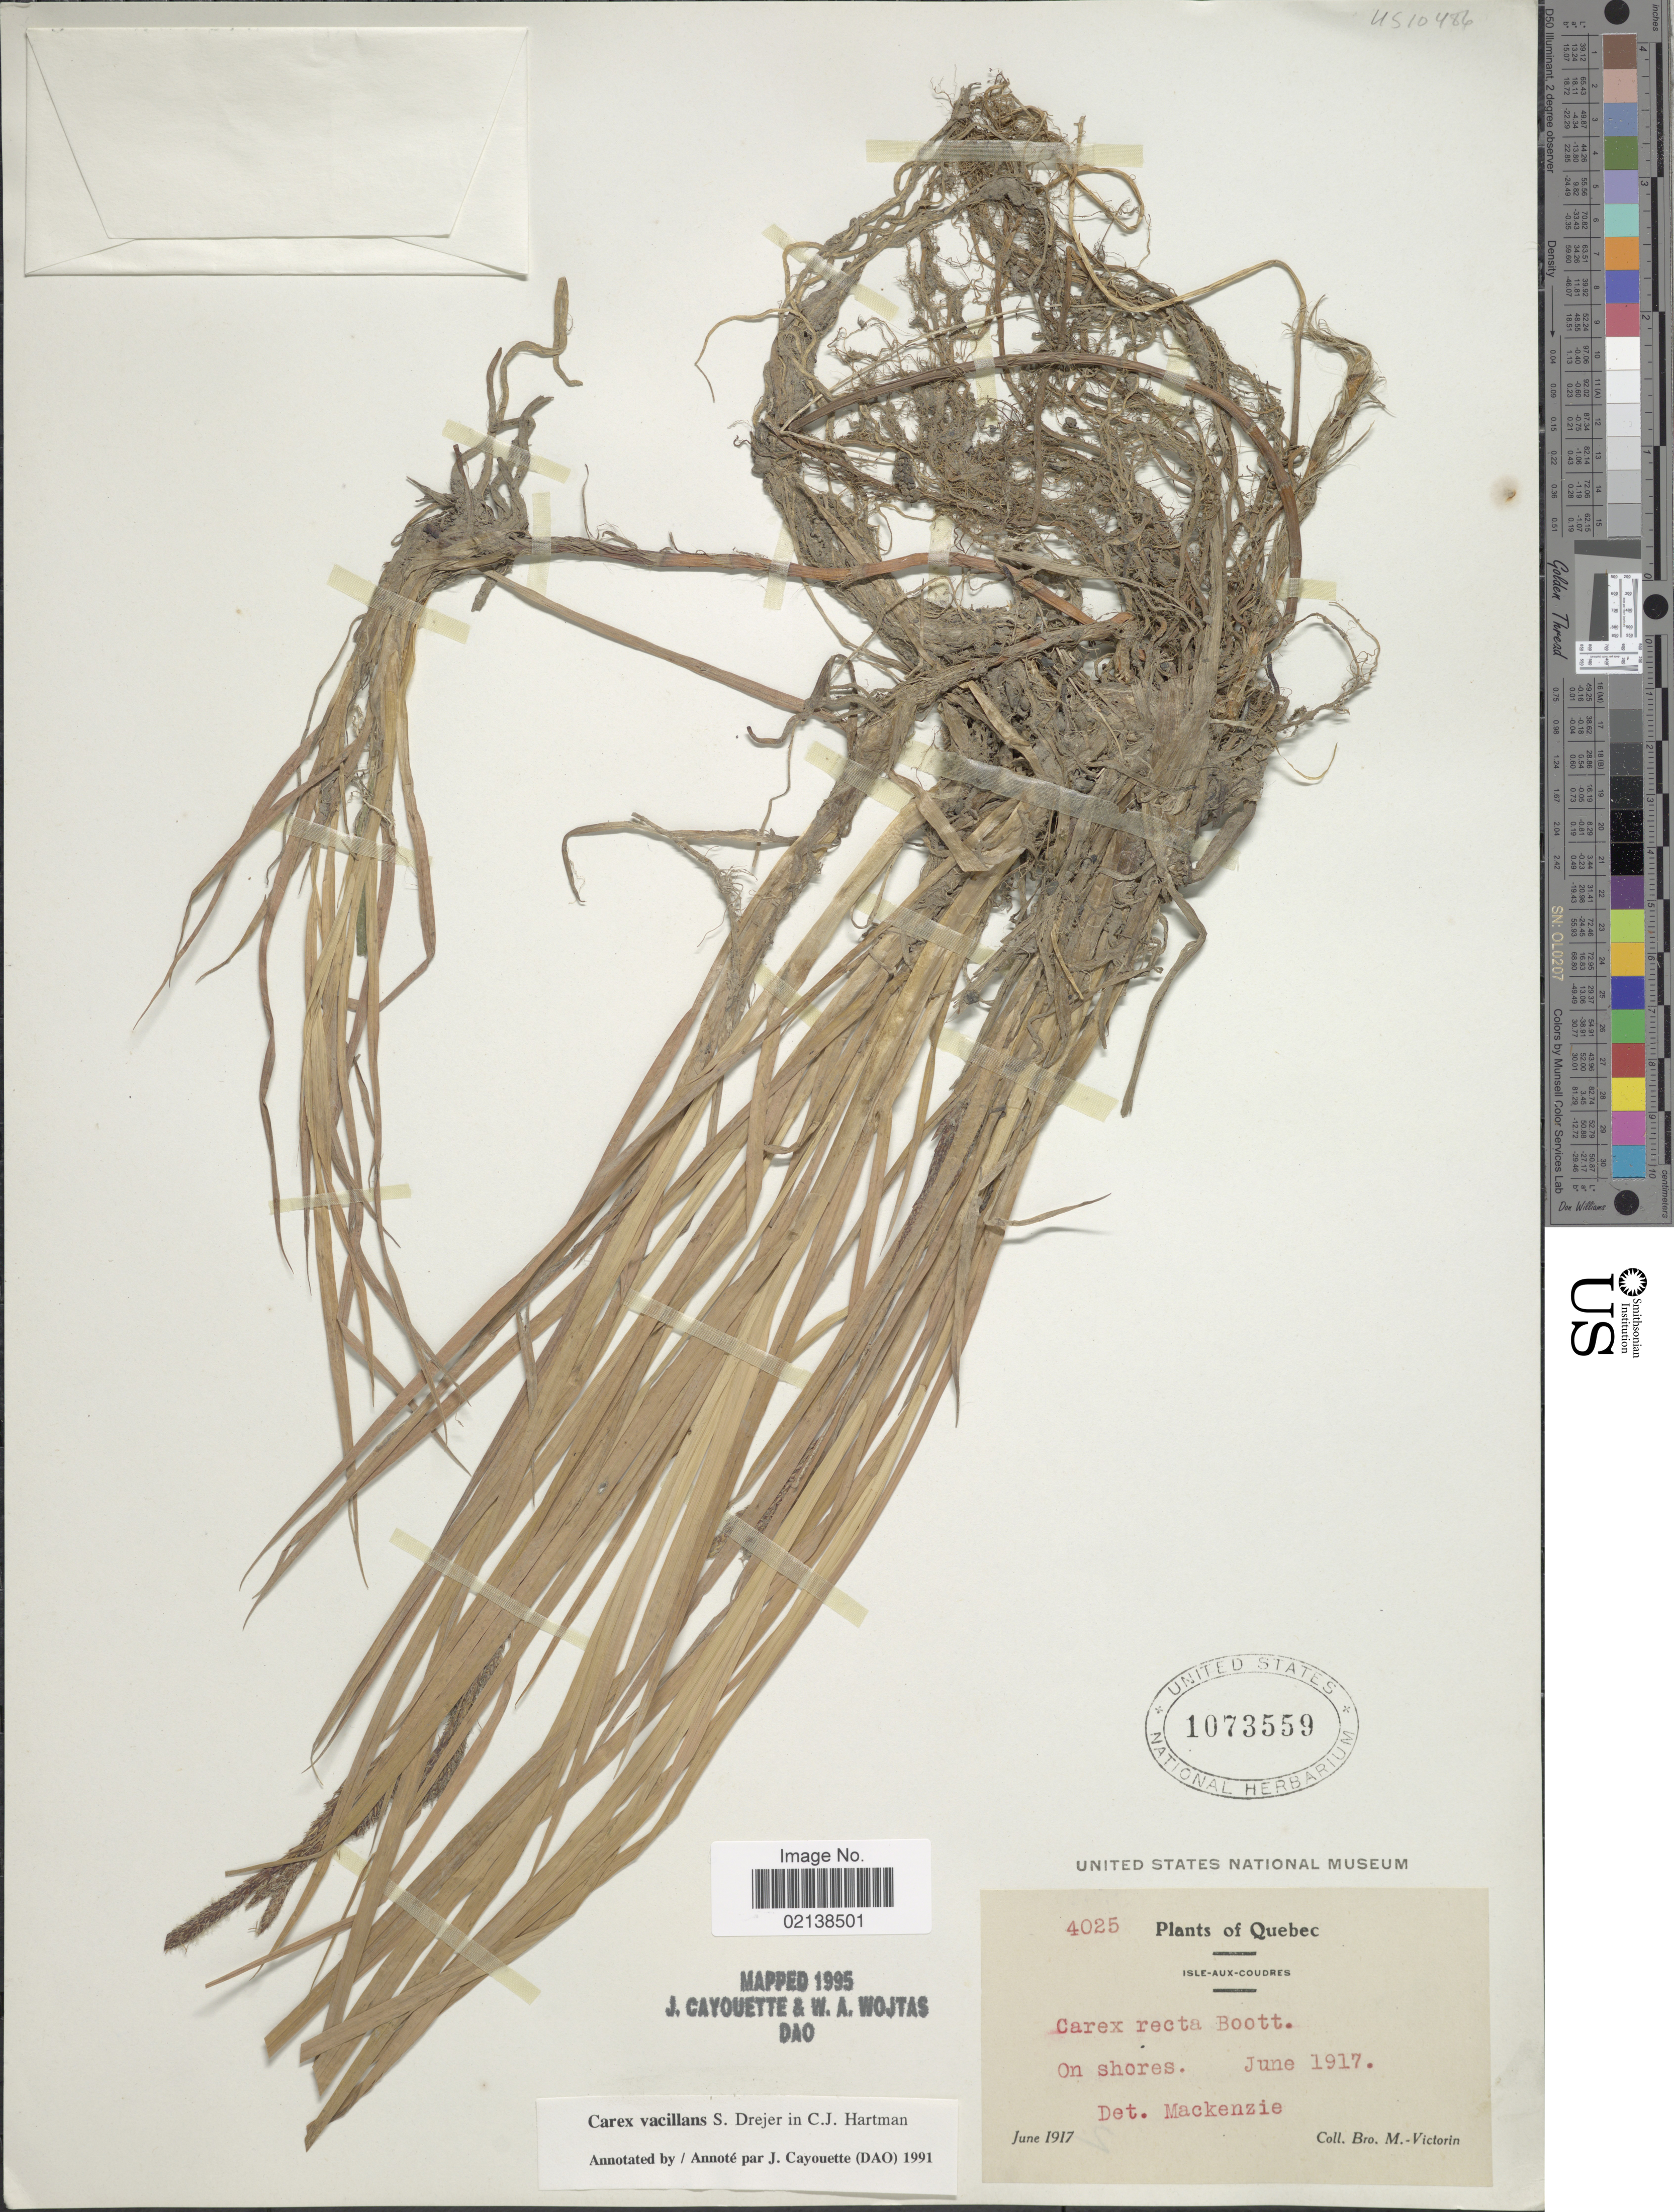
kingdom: Plantae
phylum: Tracheophyta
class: Liliopsida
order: Poales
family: Cyperaceae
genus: Carex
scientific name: Carex vacillans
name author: Drejer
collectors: Fr. Marie-Victorin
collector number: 4025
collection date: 1917-06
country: Canada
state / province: Quebec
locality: Isle-Aux-Coudres, on shores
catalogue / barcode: US 1073559